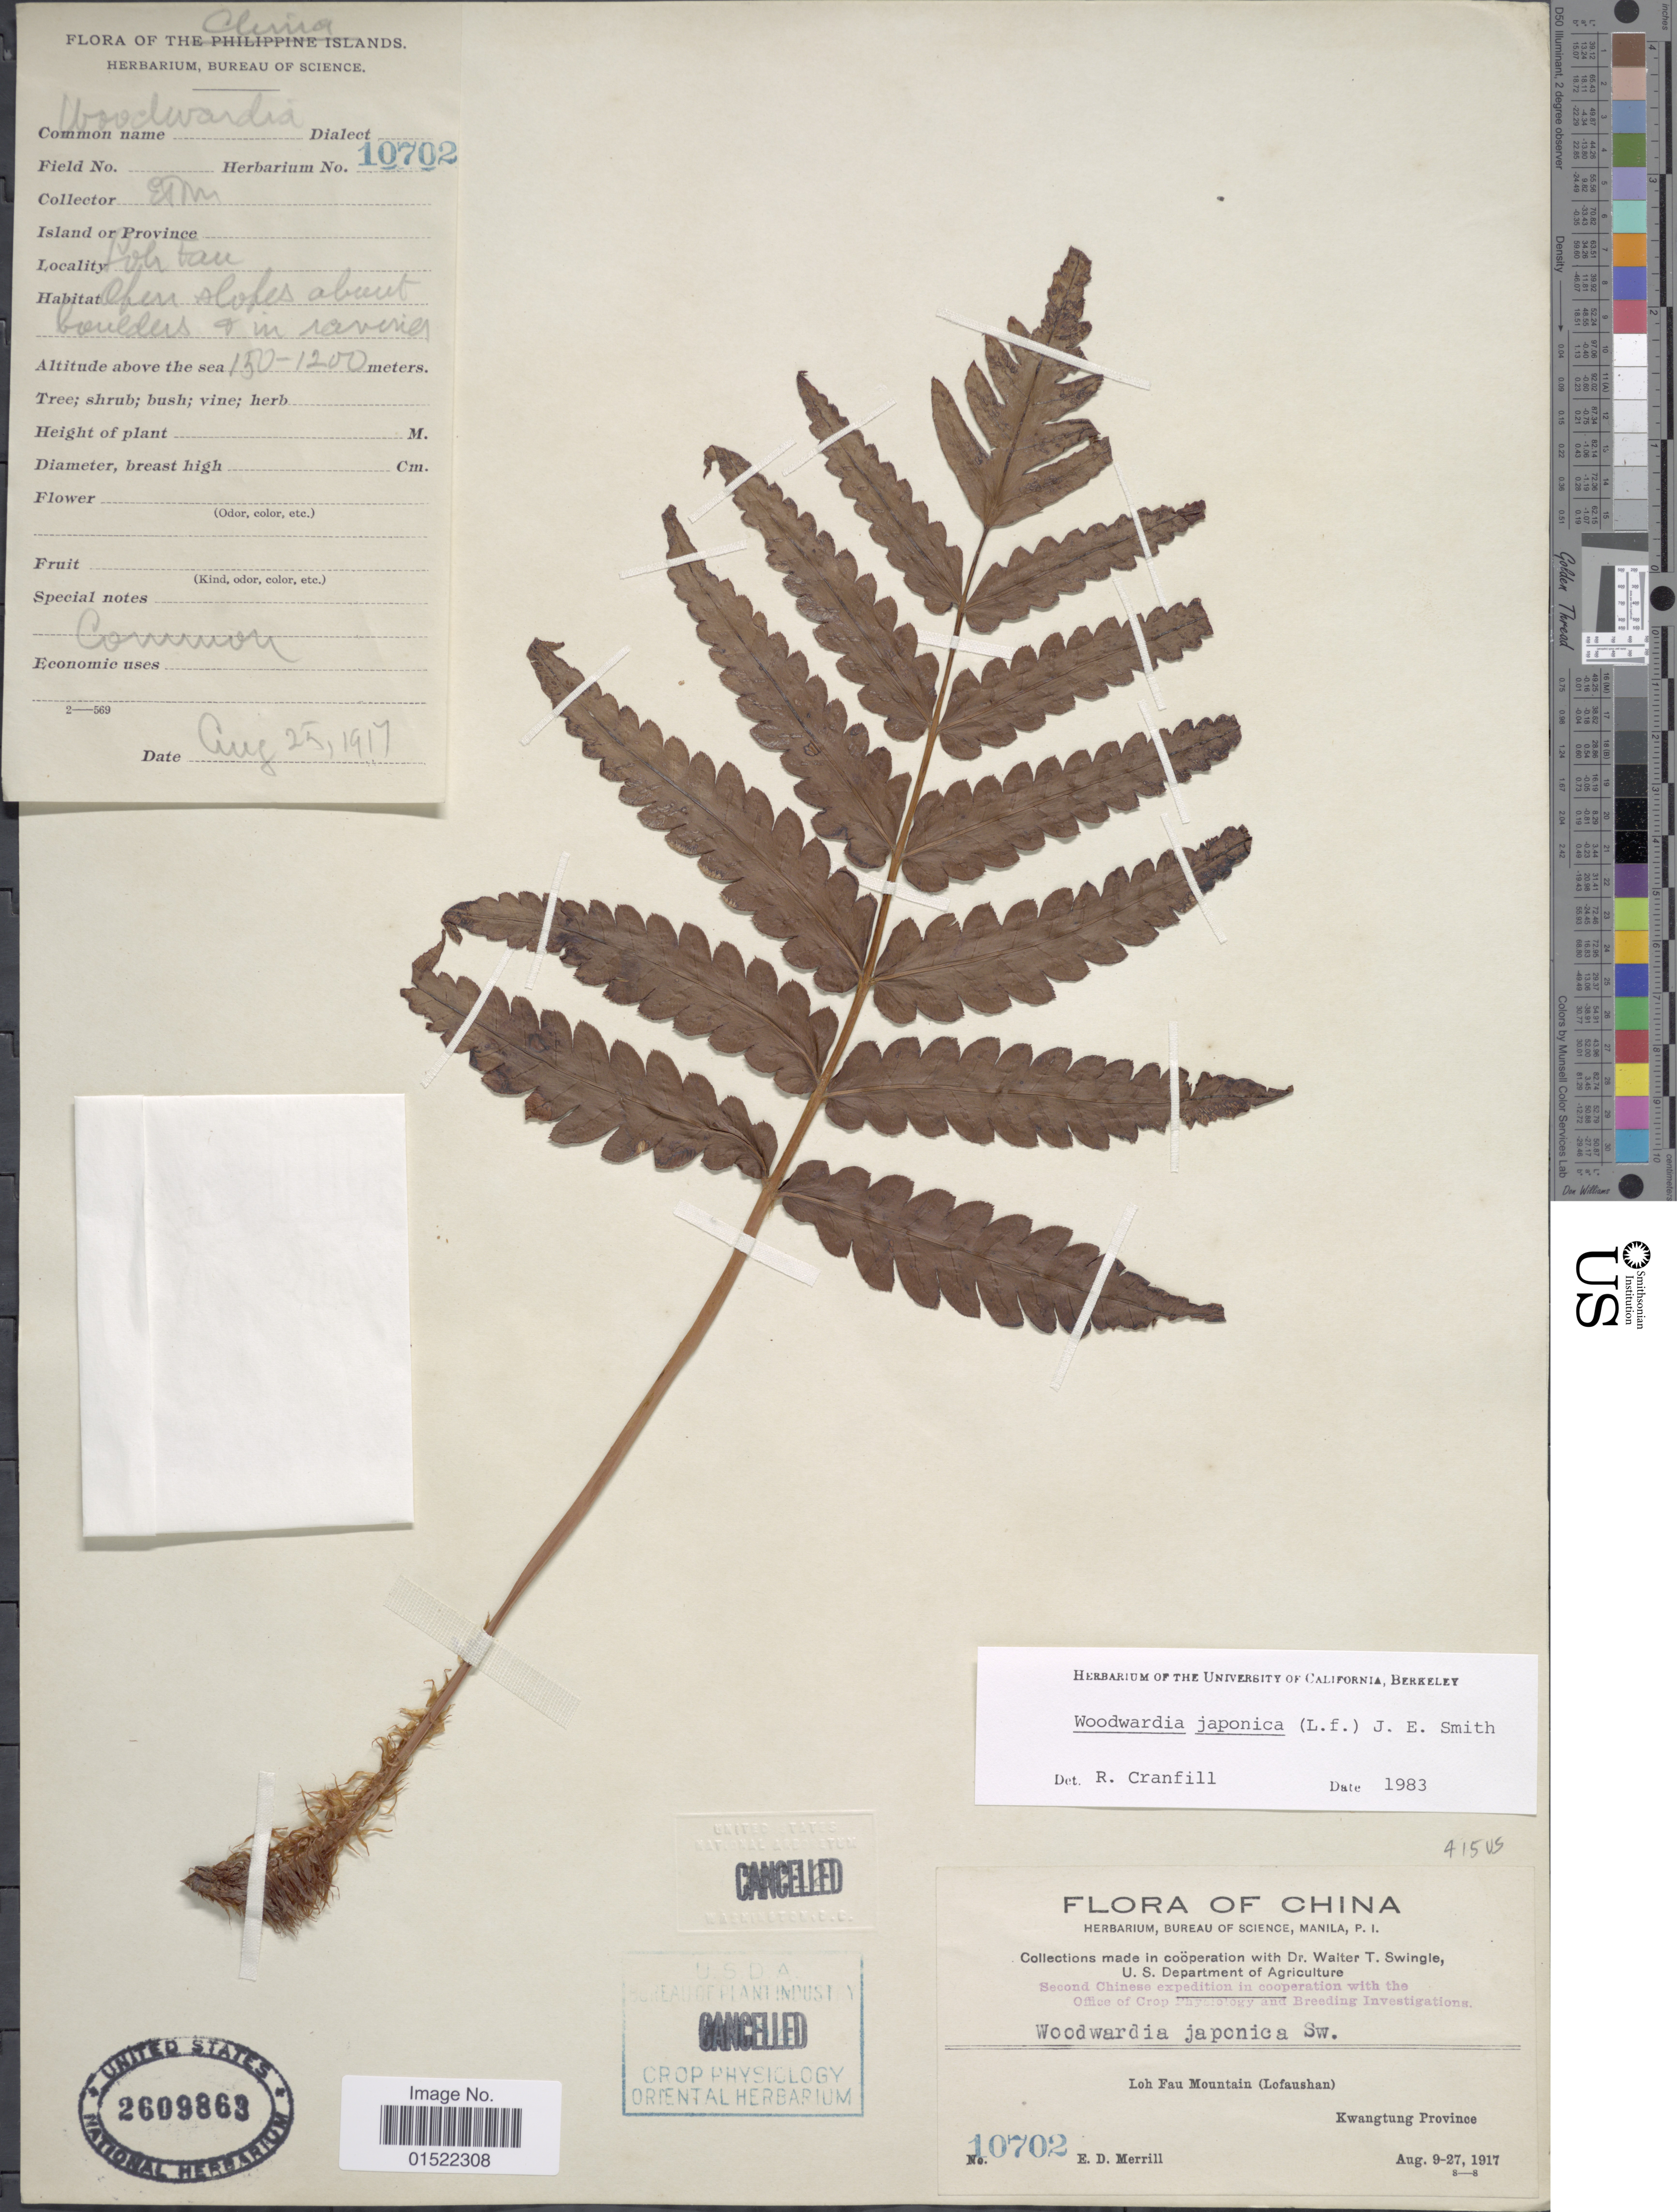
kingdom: Plantae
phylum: Tracheophyta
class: Polypodiopsida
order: Polypodiales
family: Blechnaceae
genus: Woodwardia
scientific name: Woodwardia japonica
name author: (L. f.) Sm.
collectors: E. D. Merrill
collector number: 10702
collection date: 1917-08-25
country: China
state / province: Guangdong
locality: Loh Fau Mountain (Lofaushan), Kwangtung Province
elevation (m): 150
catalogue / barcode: US 2609863